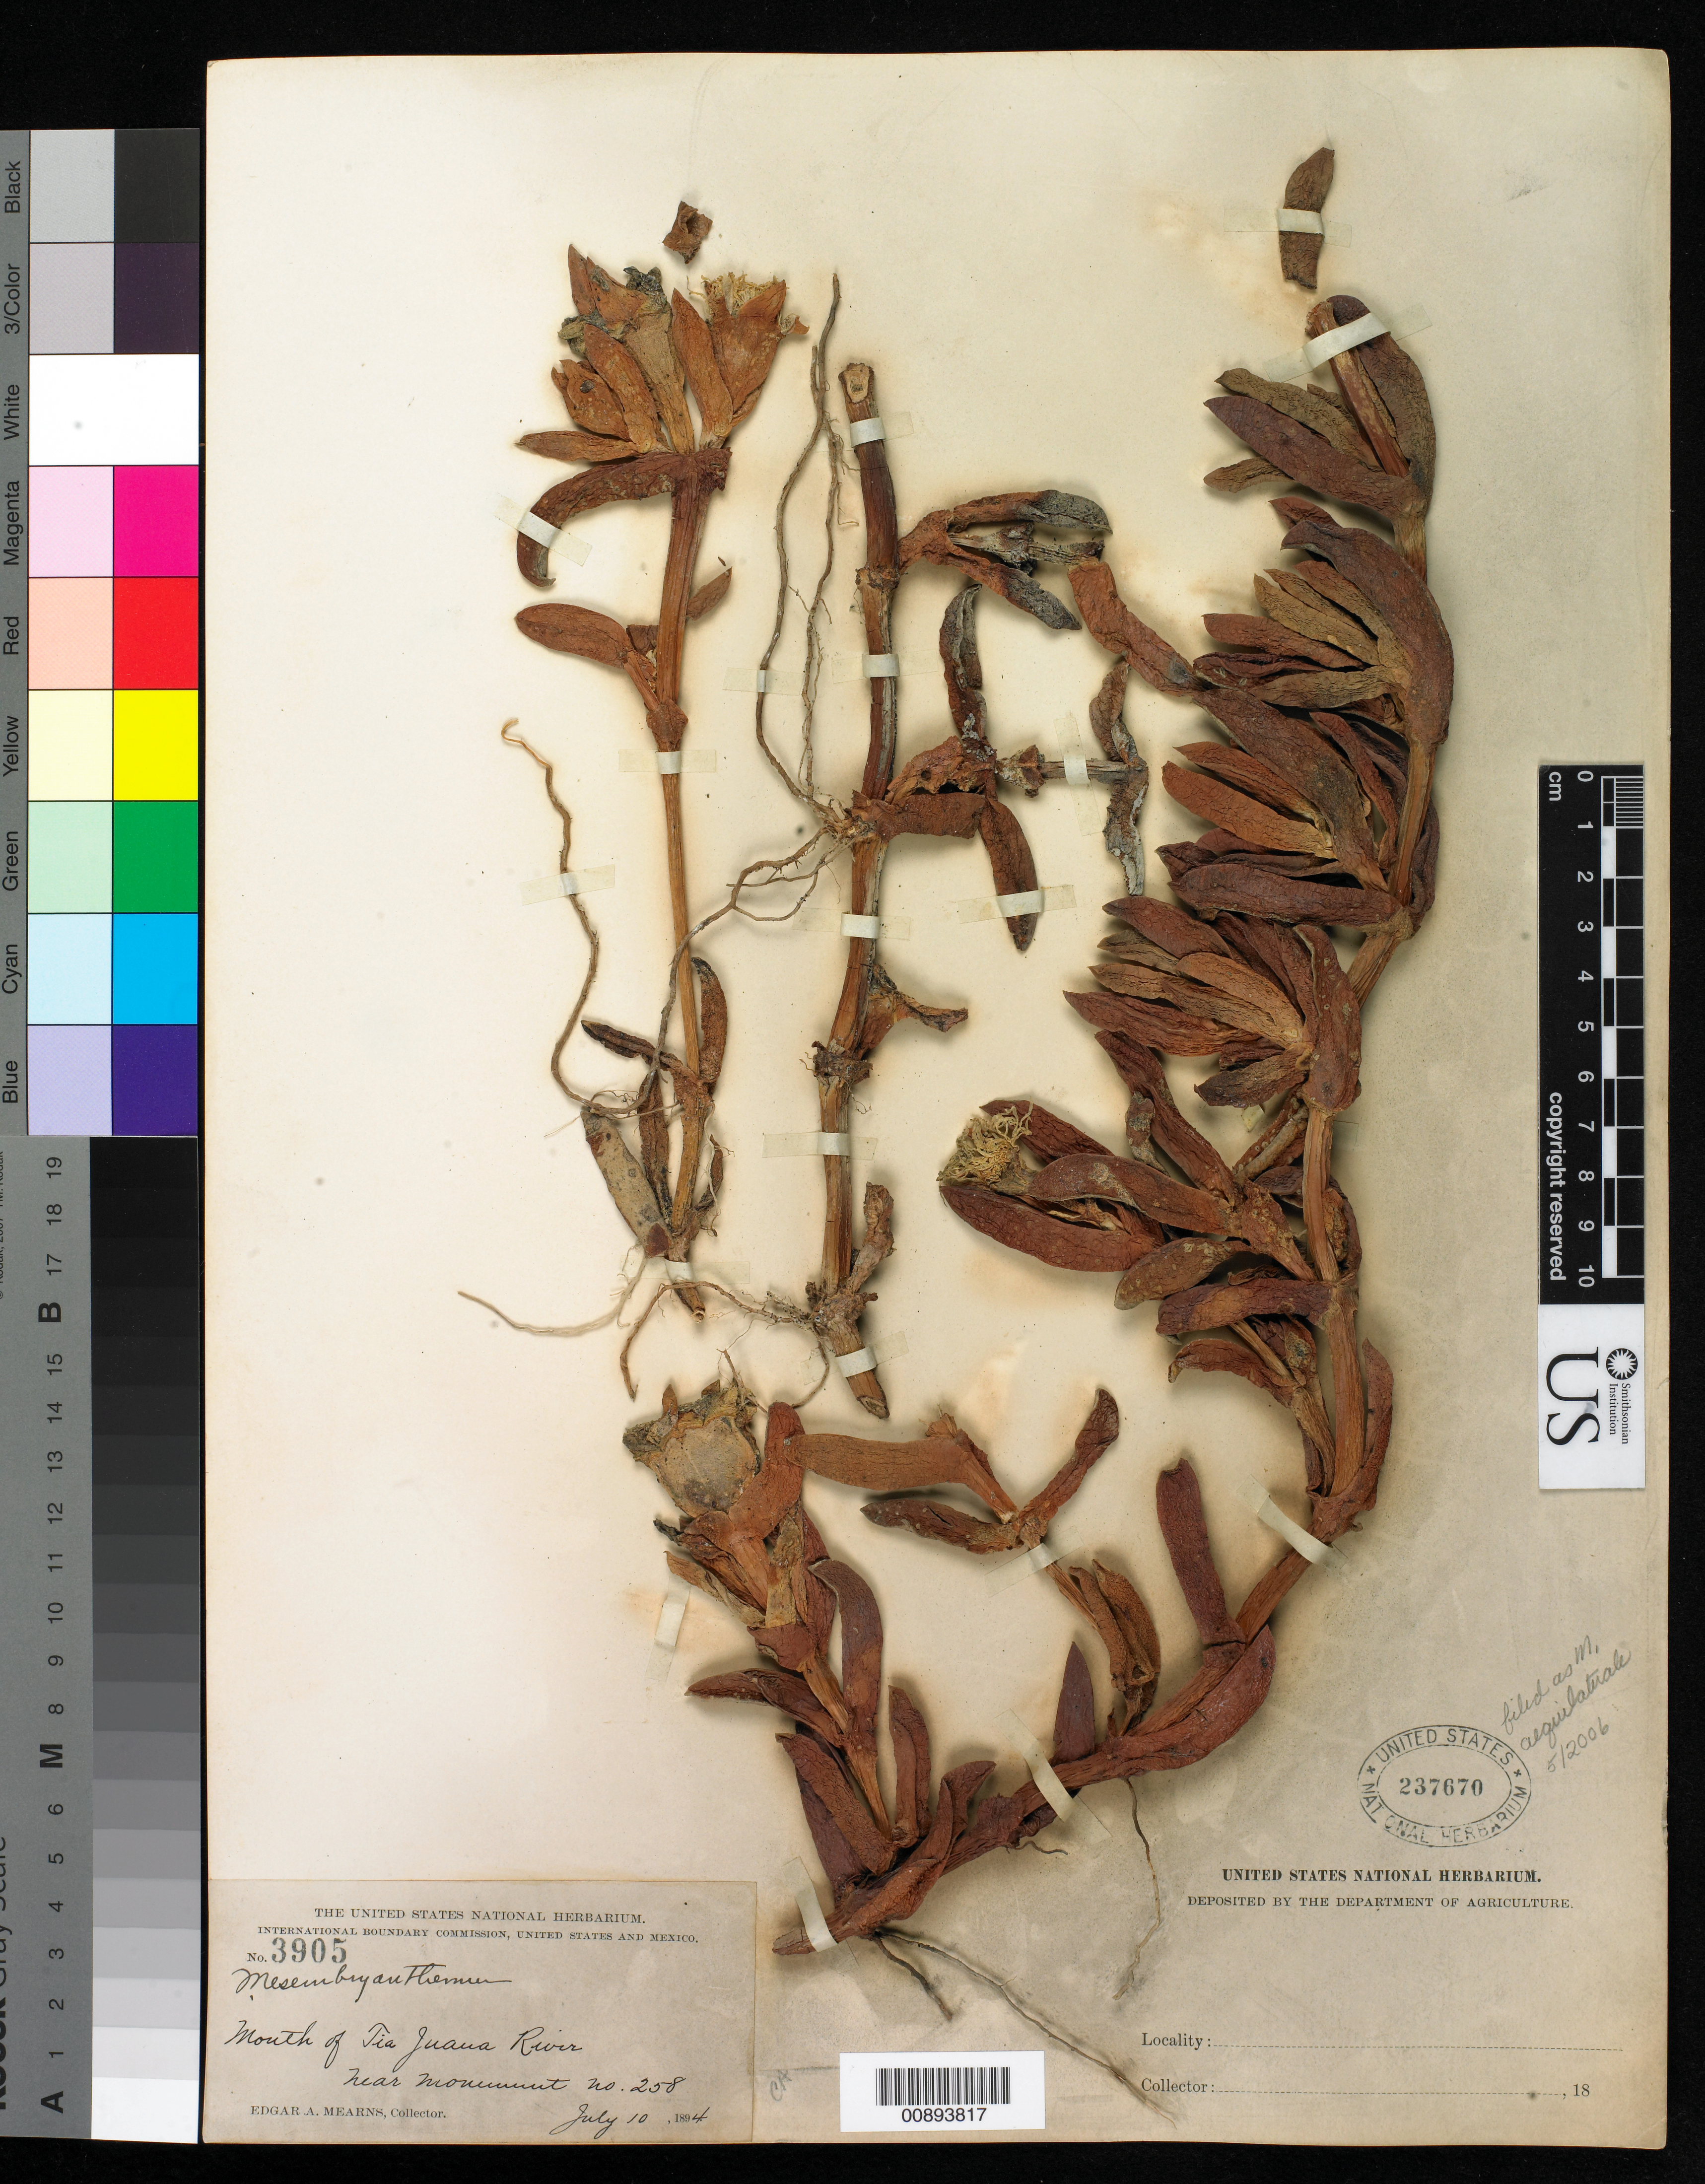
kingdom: Plantae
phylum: Tracheophyta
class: Magnoliopsida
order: Caryophyllales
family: Aizoaceae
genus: Carpobrotus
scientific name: Carpobrotus chilensis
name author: (Molina) N.E. Br.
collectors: E. A. Mearns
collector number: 3905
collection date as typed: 10 Jul 1894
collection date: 1894-07-10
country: United States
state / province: California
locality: Mouth of Tia Juana River near Monument no. 258.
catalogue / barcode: US 237670